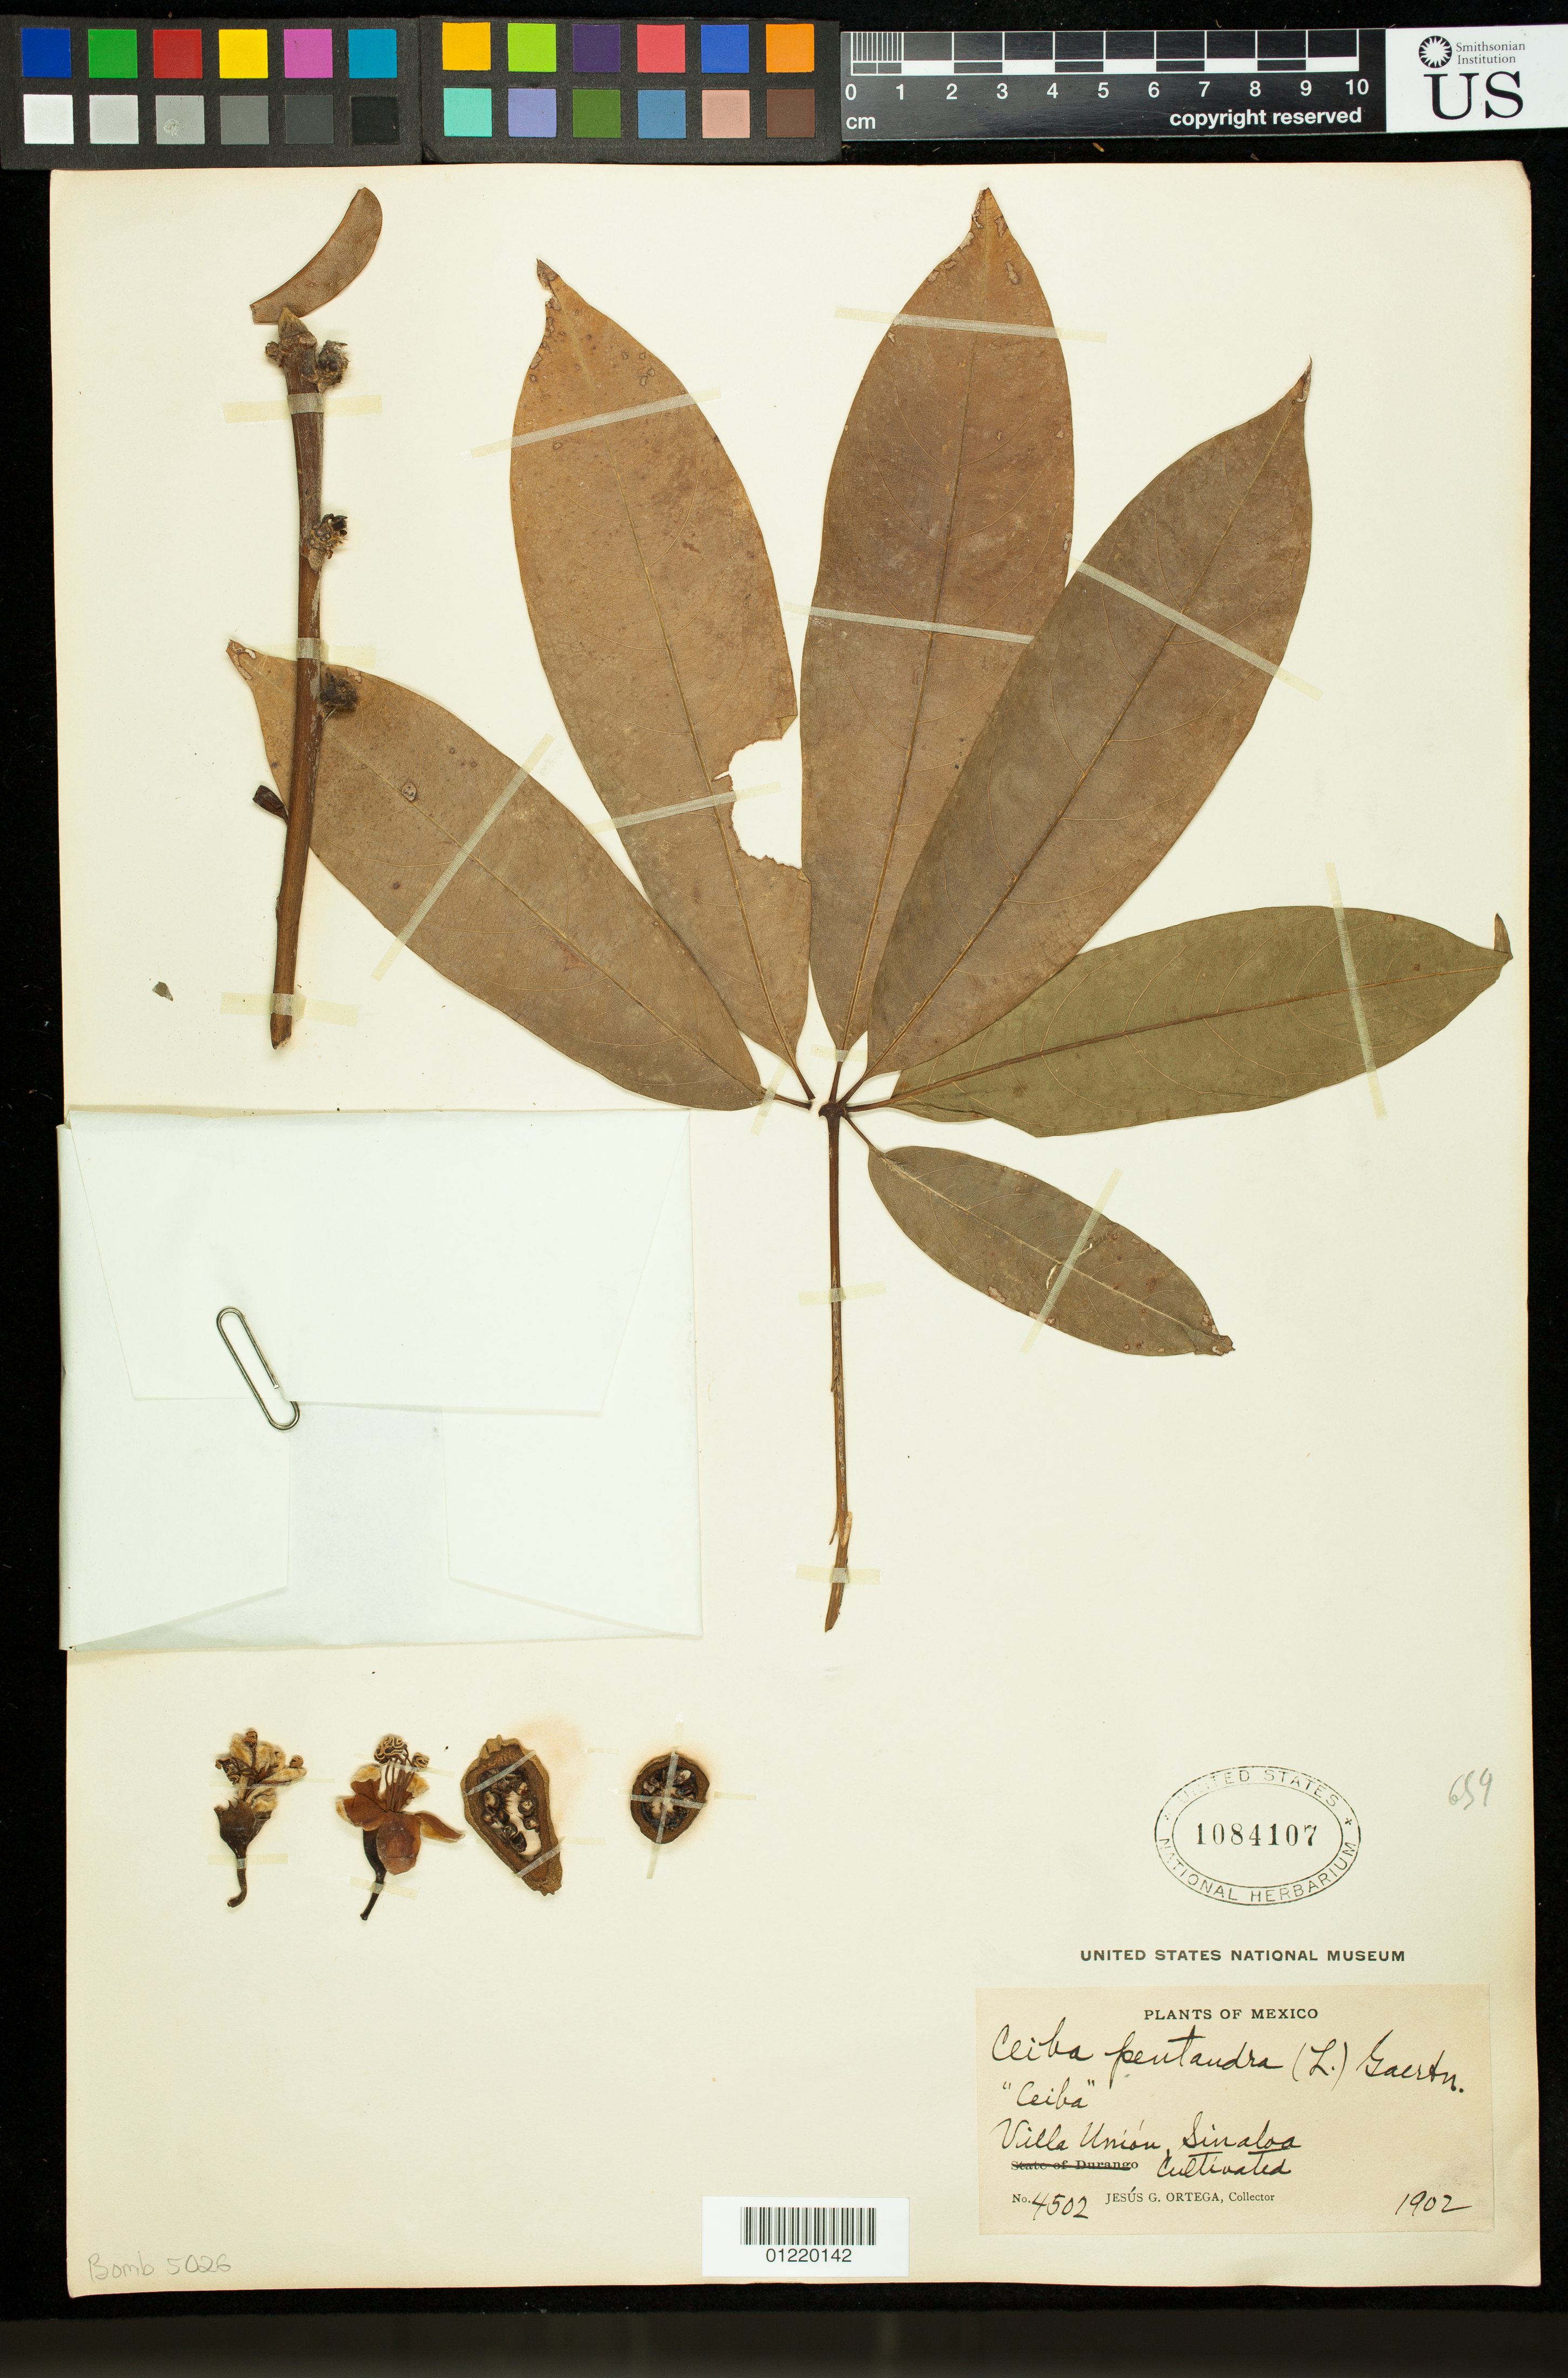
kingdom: Plantae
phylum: Tracheophyta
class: Magnoliopsida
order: Malvales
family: Malvaceae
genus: Ceiba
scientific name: Ceiba parvifolia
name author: Rose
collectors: J. Ortega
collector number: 4502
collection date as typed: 1902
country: Mexico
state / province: Sinaloa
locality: Villa Unión. Cultivated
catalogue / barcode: US 1084107